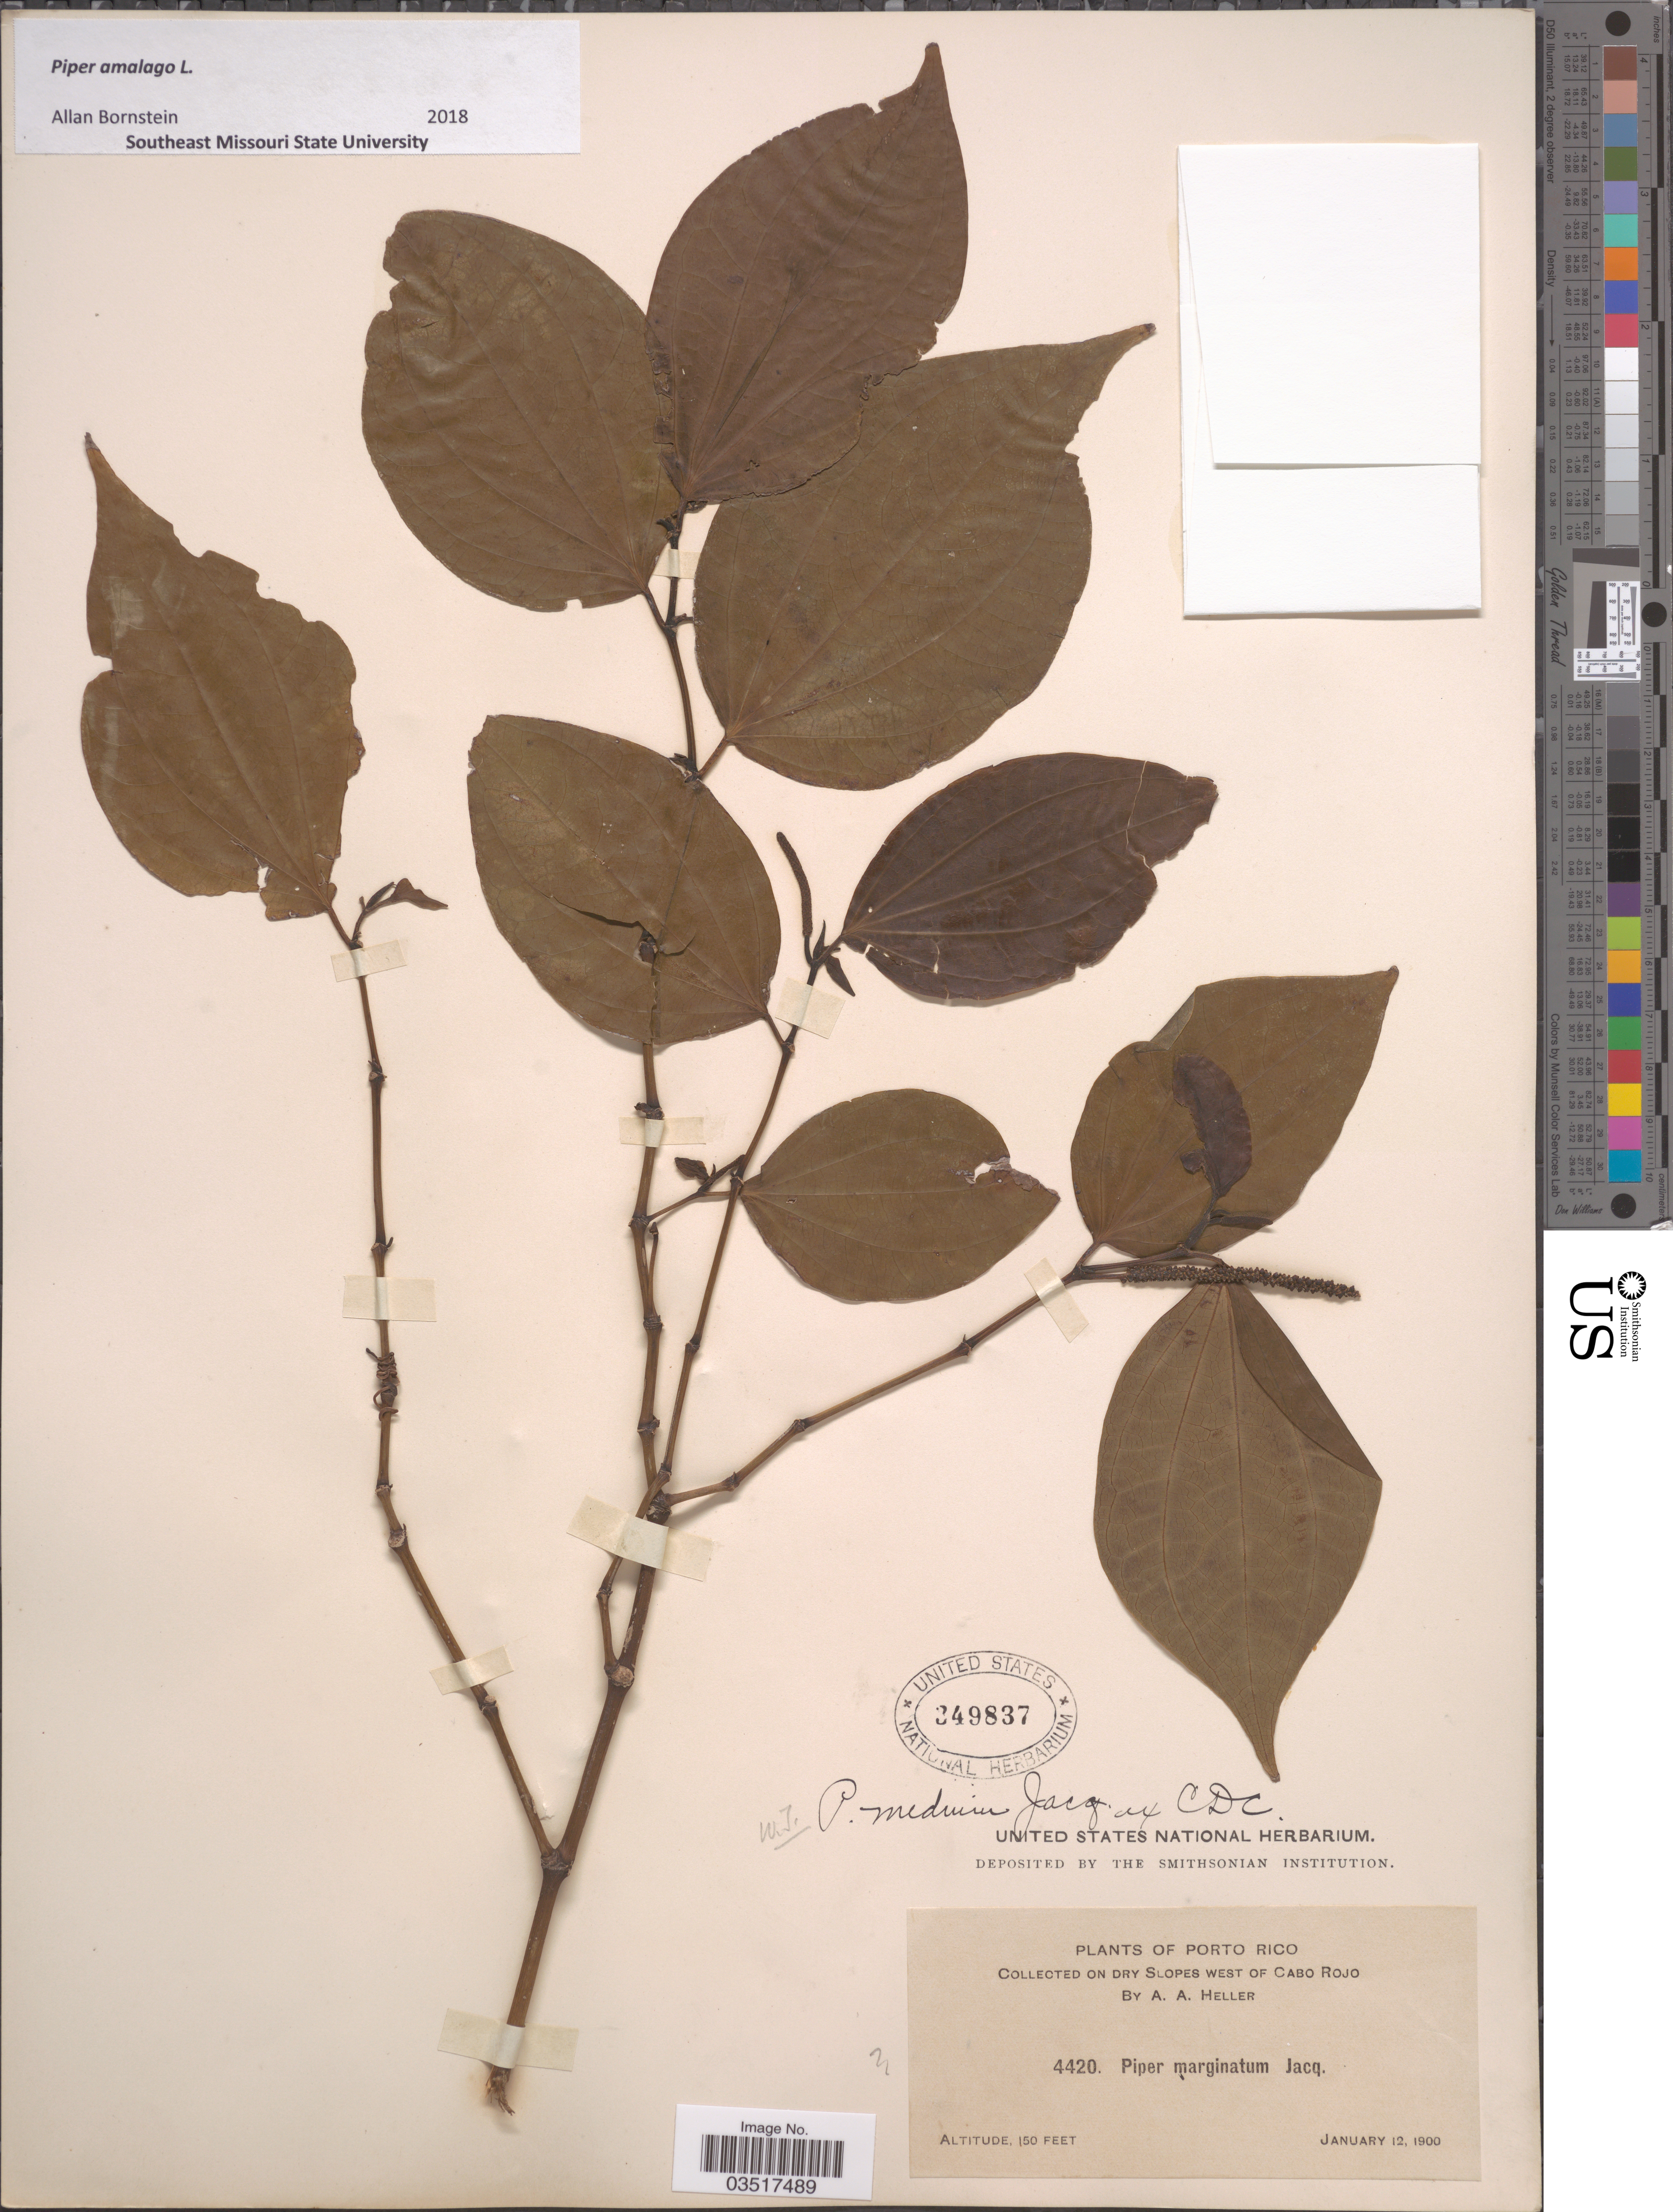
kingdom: Plantae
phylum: Tracheophyta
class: Magnoliopsida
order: Piperales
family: Piperaceae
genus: Piper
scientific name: Piper amalago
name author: L.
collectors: A. A. Heller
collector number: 4420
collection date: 1900-01-12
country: Puerto Rico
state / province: Çabo Rojo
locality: Porto Rico. On dry Slopes west of Cabo Rojo.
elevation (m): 46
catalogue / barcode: US 349837